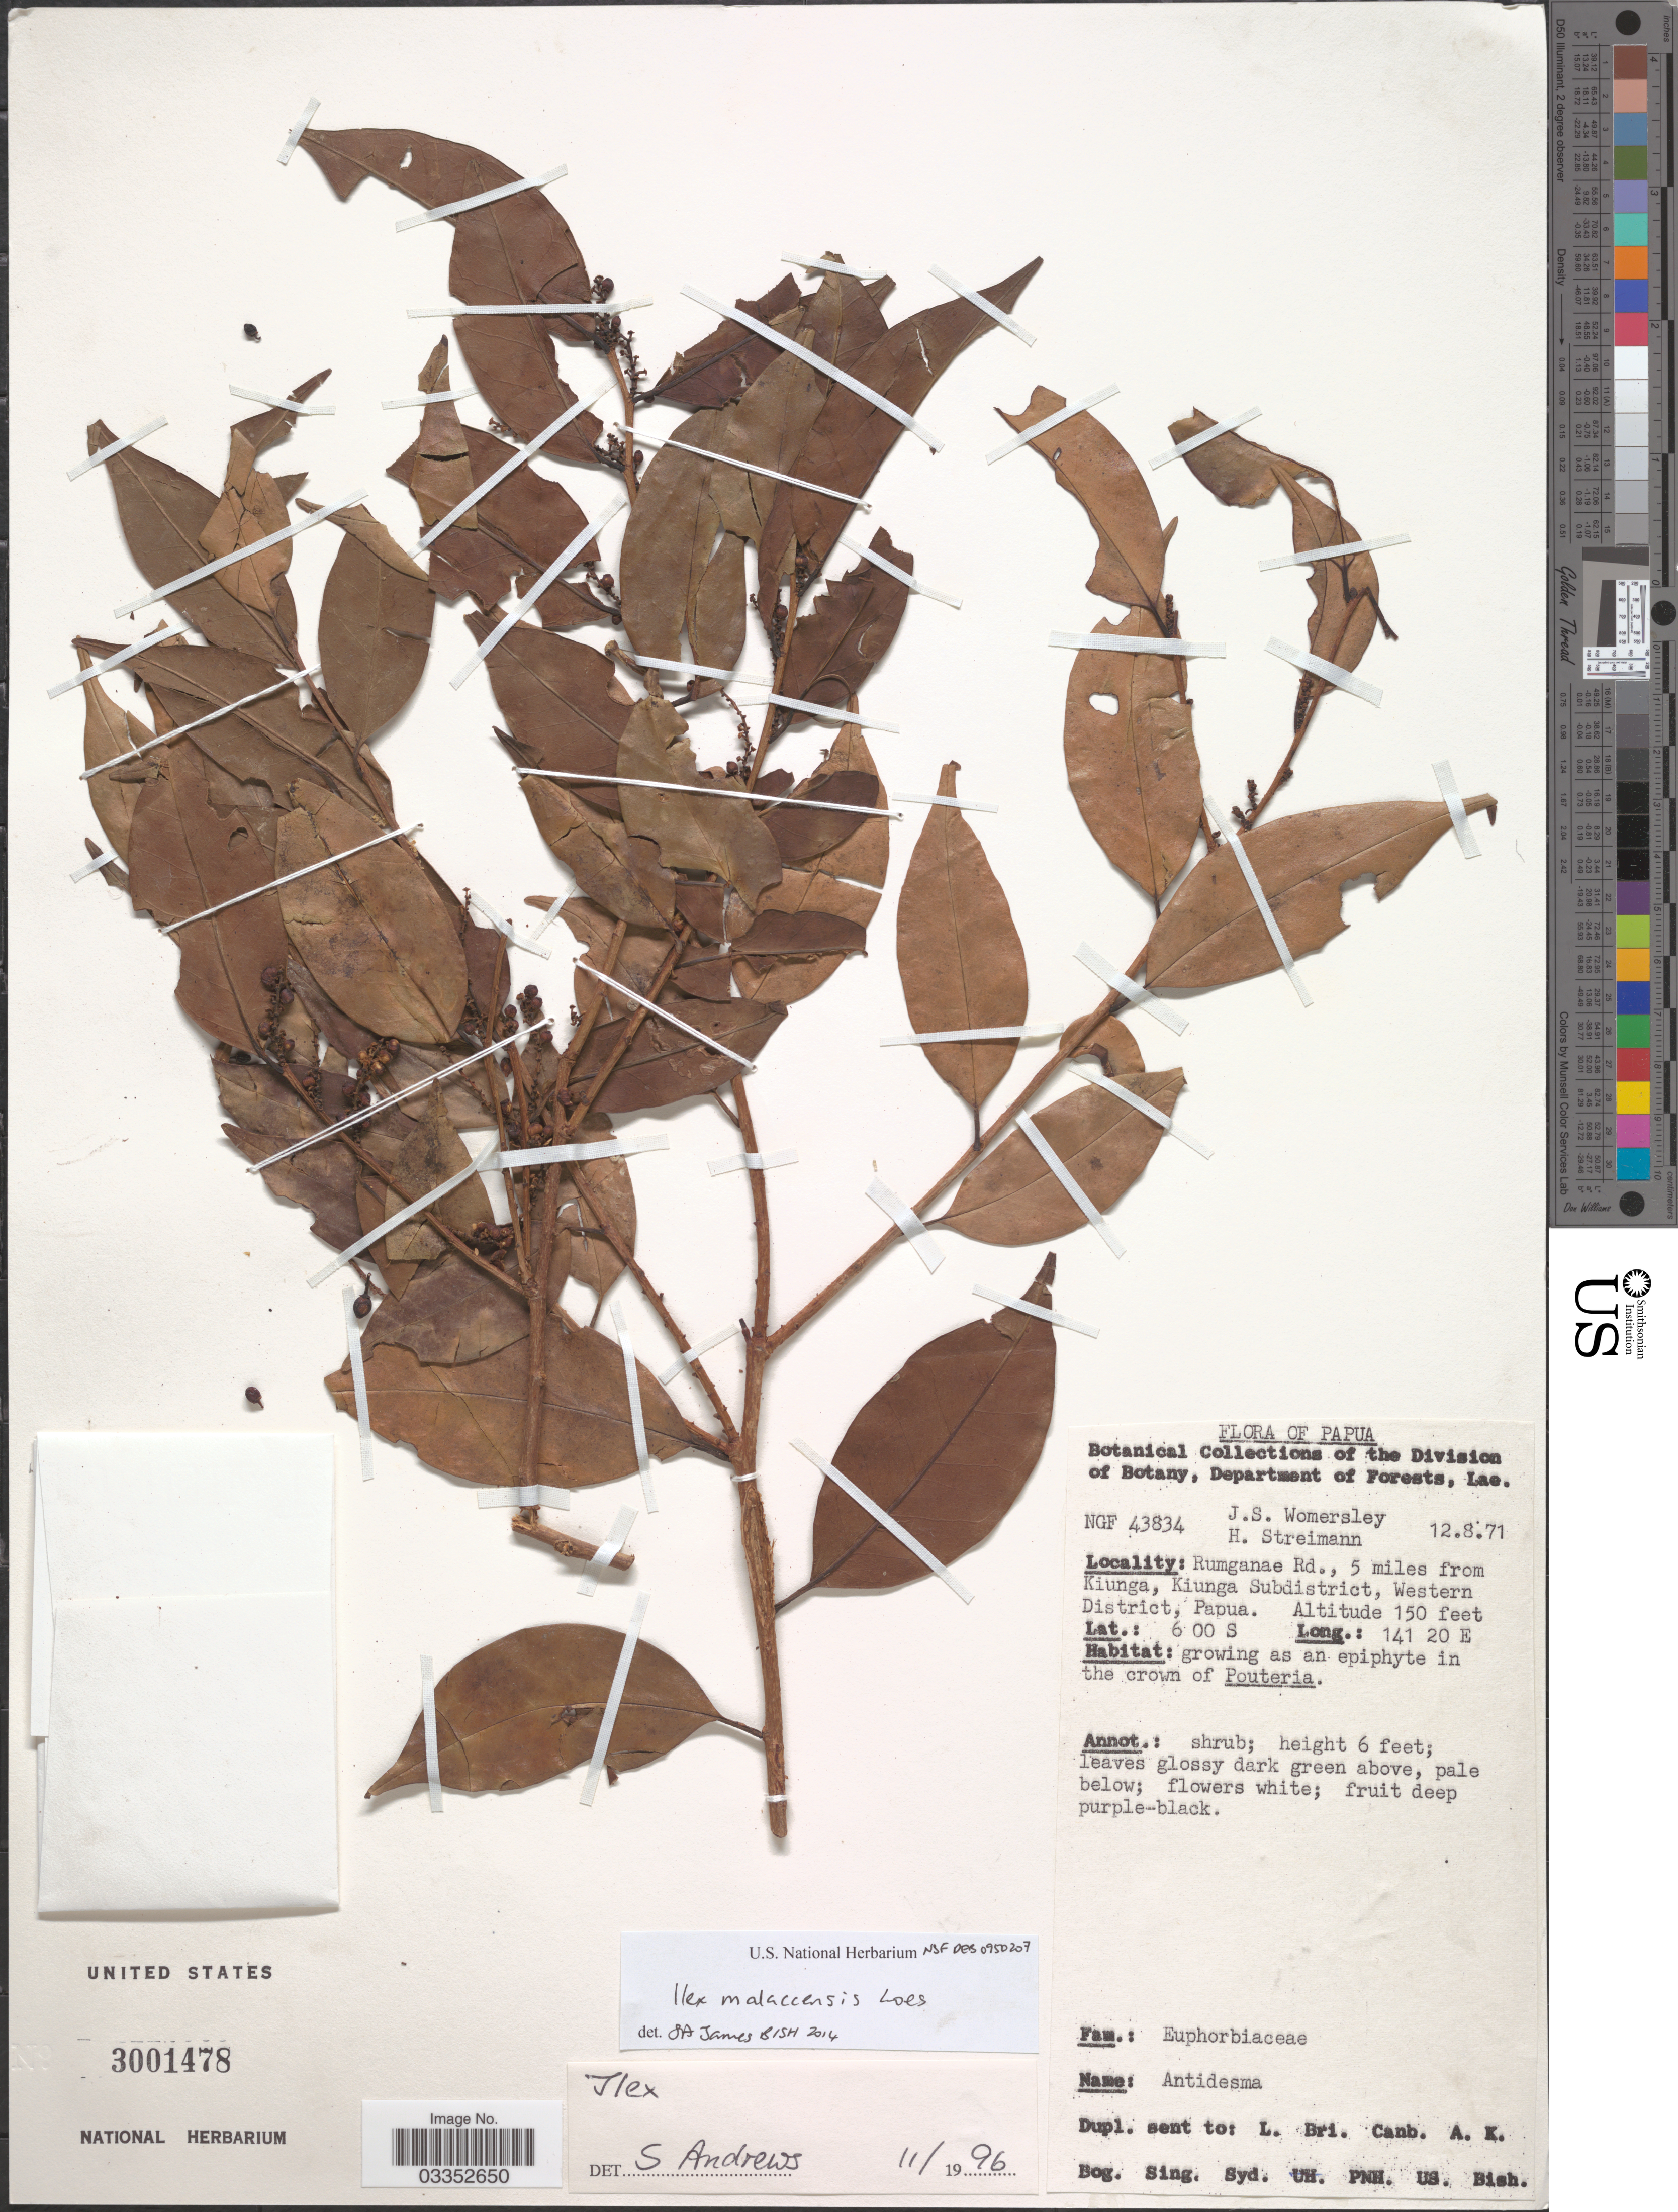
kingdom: Plantae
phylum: Tracheophyta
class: Magnoliopsida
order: Aquifoliales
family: Aquifoliaceae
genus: Ilex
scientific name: Ilex malaccensis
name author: Loes.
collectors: J. S. Womersley & H. Streimann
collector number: NGF 43834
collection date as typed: Transcribed d/m/y: 12/8/71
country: Papua New Guinea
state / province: Manus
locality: Papua. Rumganae Rd., 5 miles from Kiunga, Kiunga Subdistrict, Western District, Papua.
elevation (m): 46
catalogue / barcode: US 3001478